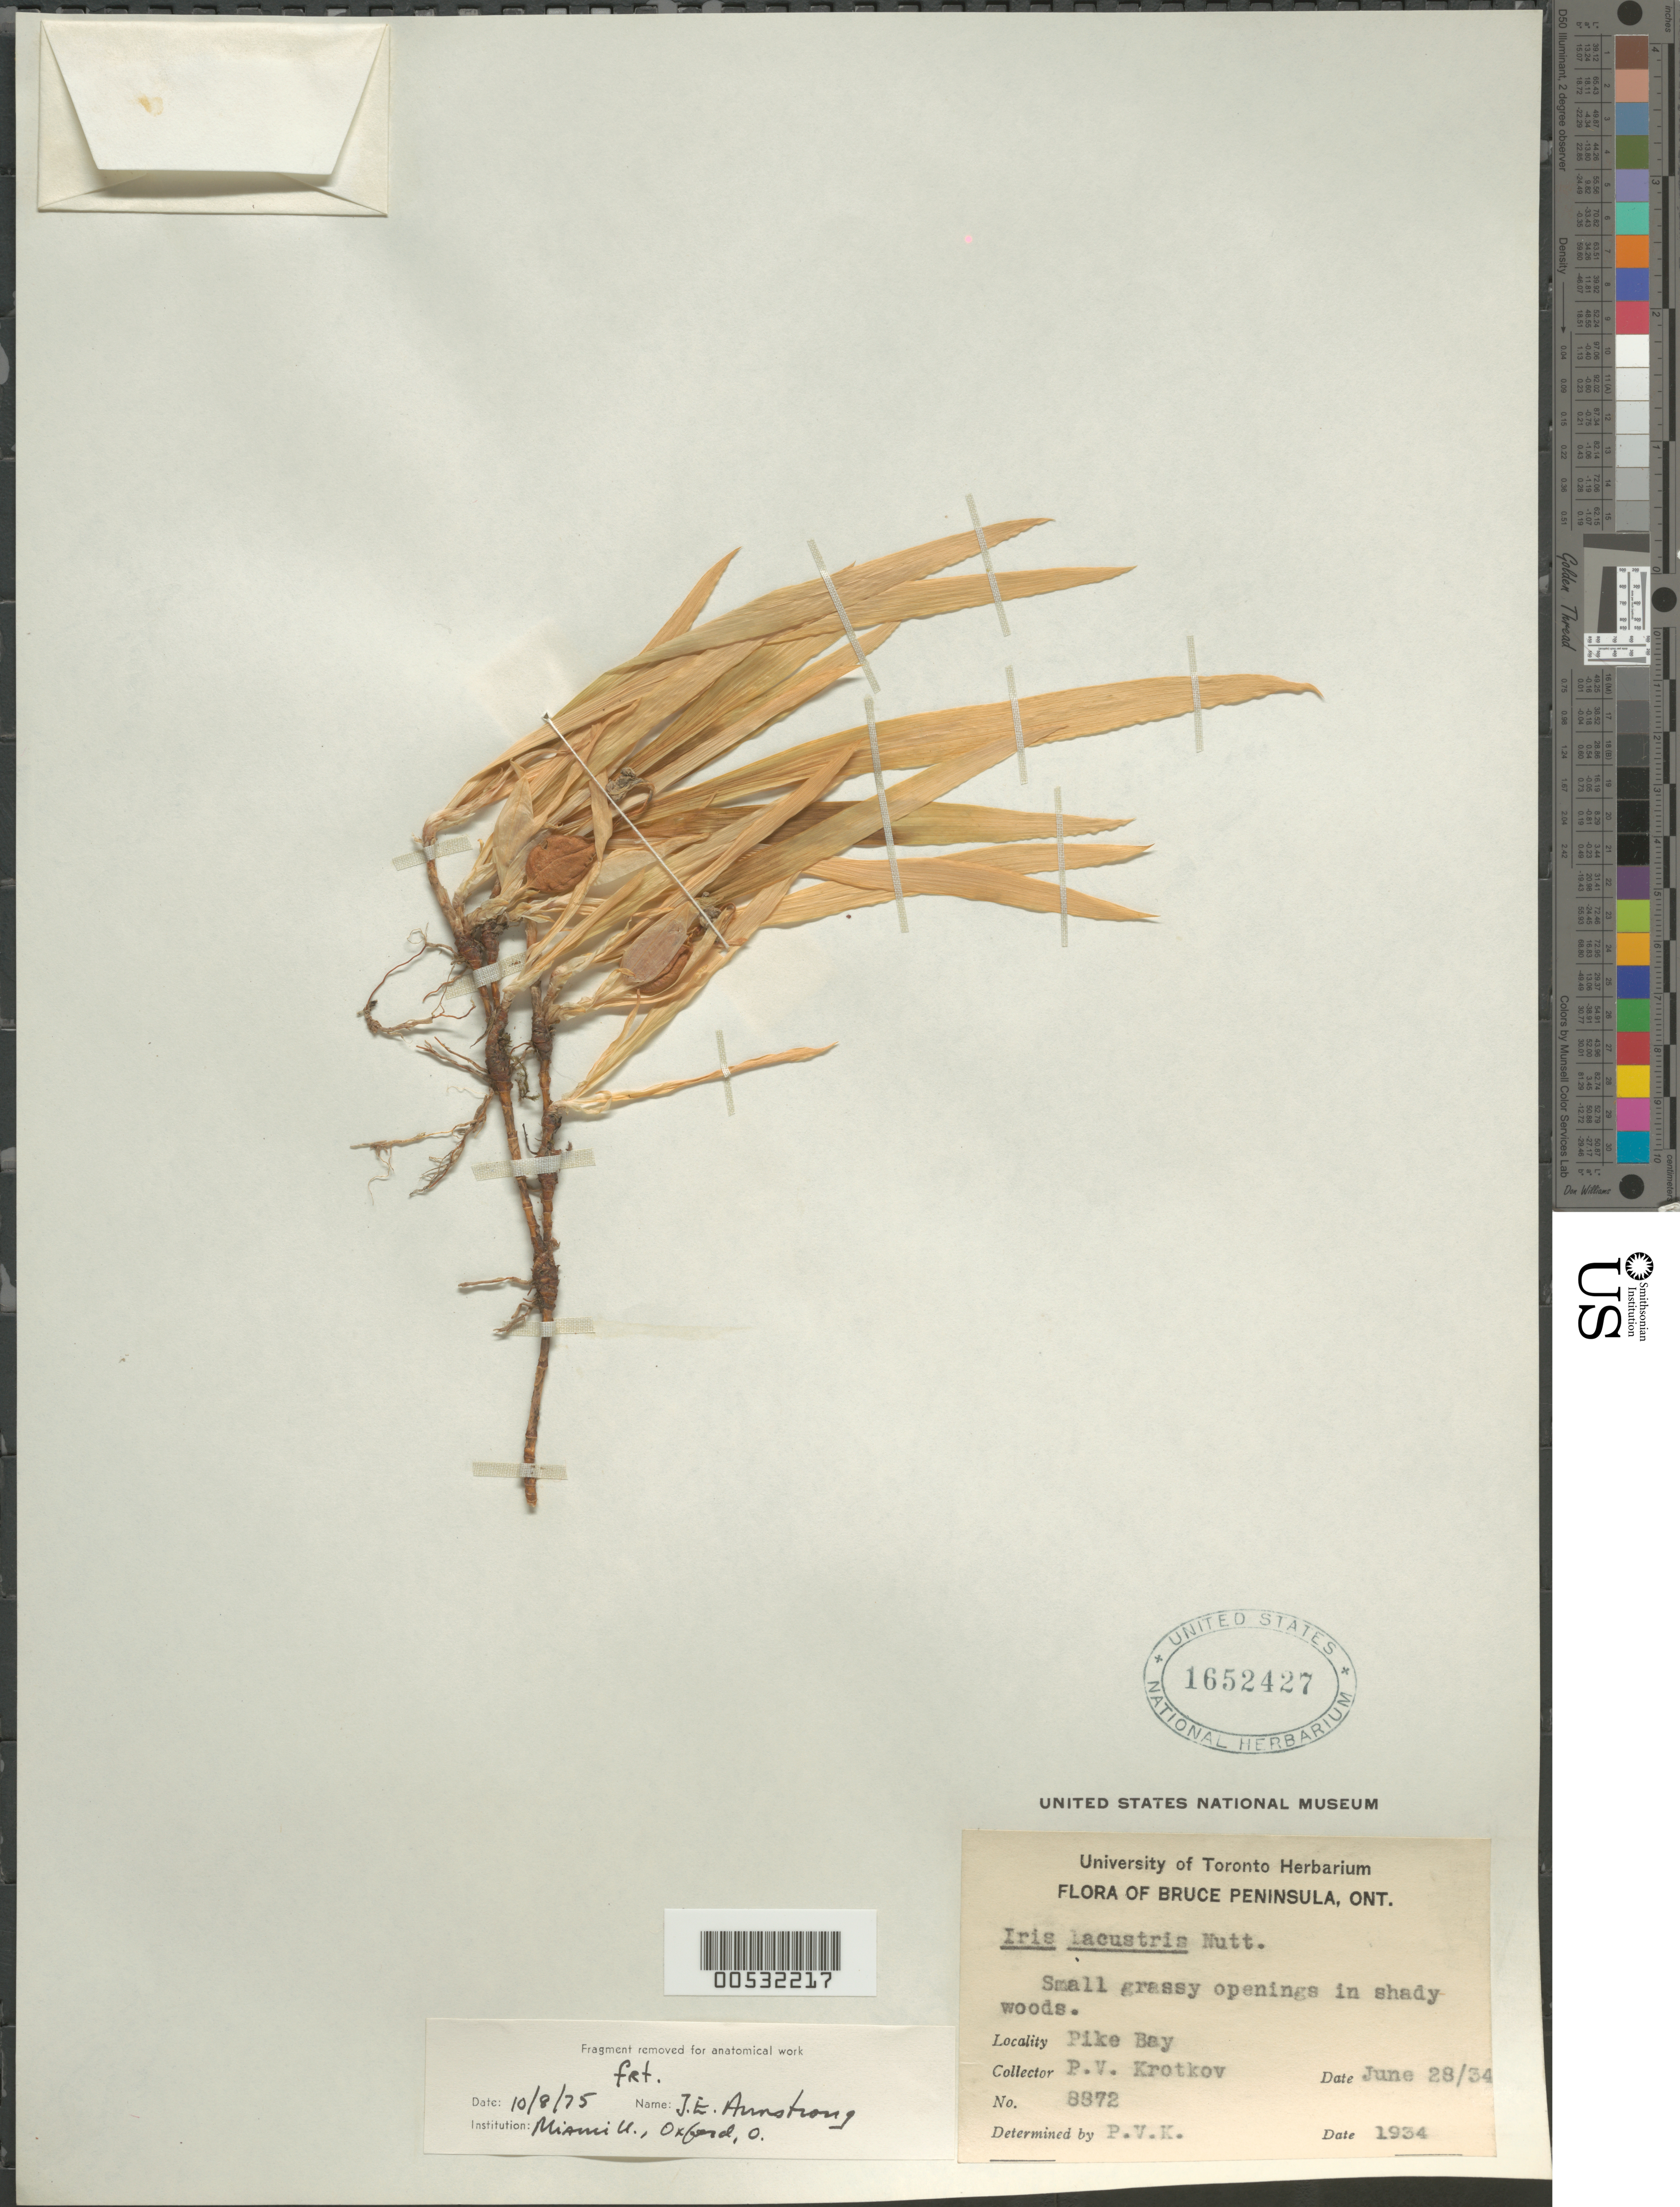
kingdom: Plantae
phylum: Tracheophyta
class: Liliopsida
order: Asparagales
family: Iridaceae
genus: Iris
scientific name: Iris lacustris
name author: Nutt.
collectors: P. V. Krotkov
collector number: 8872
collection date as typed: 28 Jun 1934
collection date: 1934-06-28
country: Canada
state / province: Ontario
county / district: Bruce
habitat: Small grassy openings in shady woods.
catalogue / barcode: US 1652427